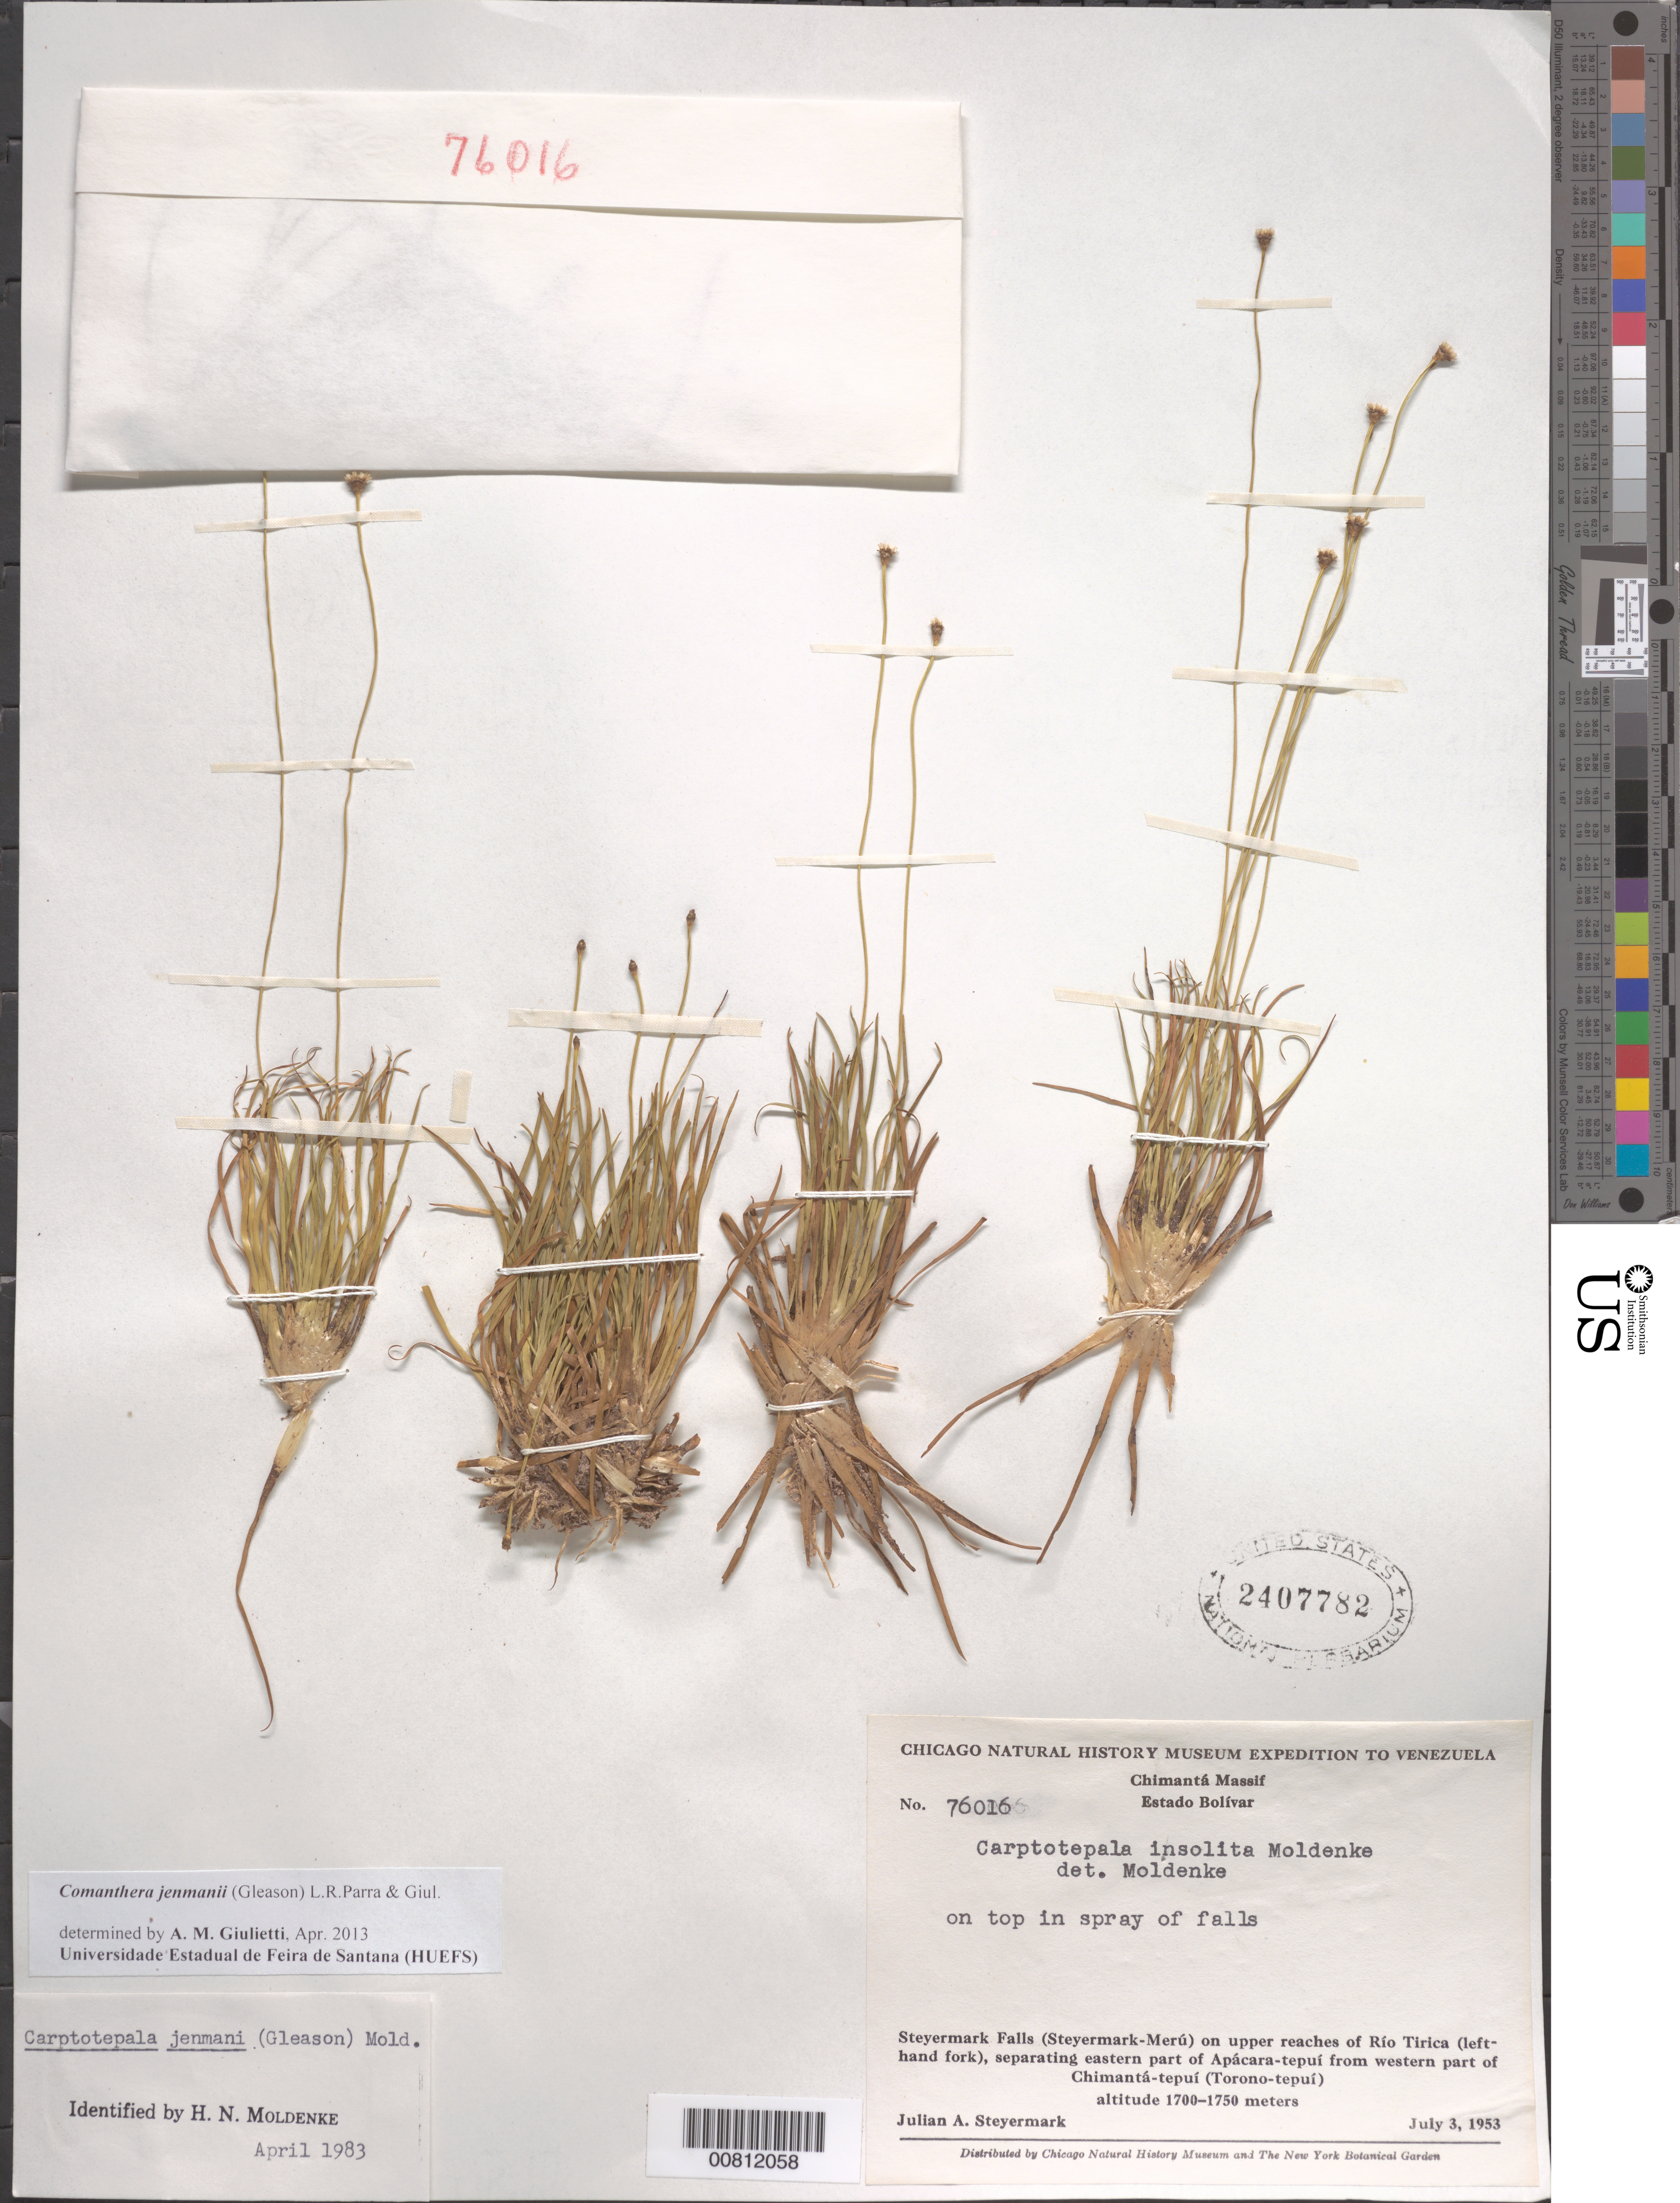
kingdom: Plantae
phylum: Tracheophyta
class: Liliopsida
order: Poales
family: Eriocaulaceae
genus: Comanthera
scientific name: Comanthera jenmanii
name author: (Gleason) L.R. Parra & Giul.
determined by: Giulietti, Ana M.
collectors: J. Steyermark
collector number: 76016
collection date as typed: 3-Jul-53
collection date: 1953-07-03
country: Venezuela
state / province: Bolívar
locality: Steyermark Falls, Río Tirica, between Apácara-tepuí and Chimantá-tepuí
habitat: On top in spray of falls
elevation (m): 1700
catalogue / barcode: US 2407782